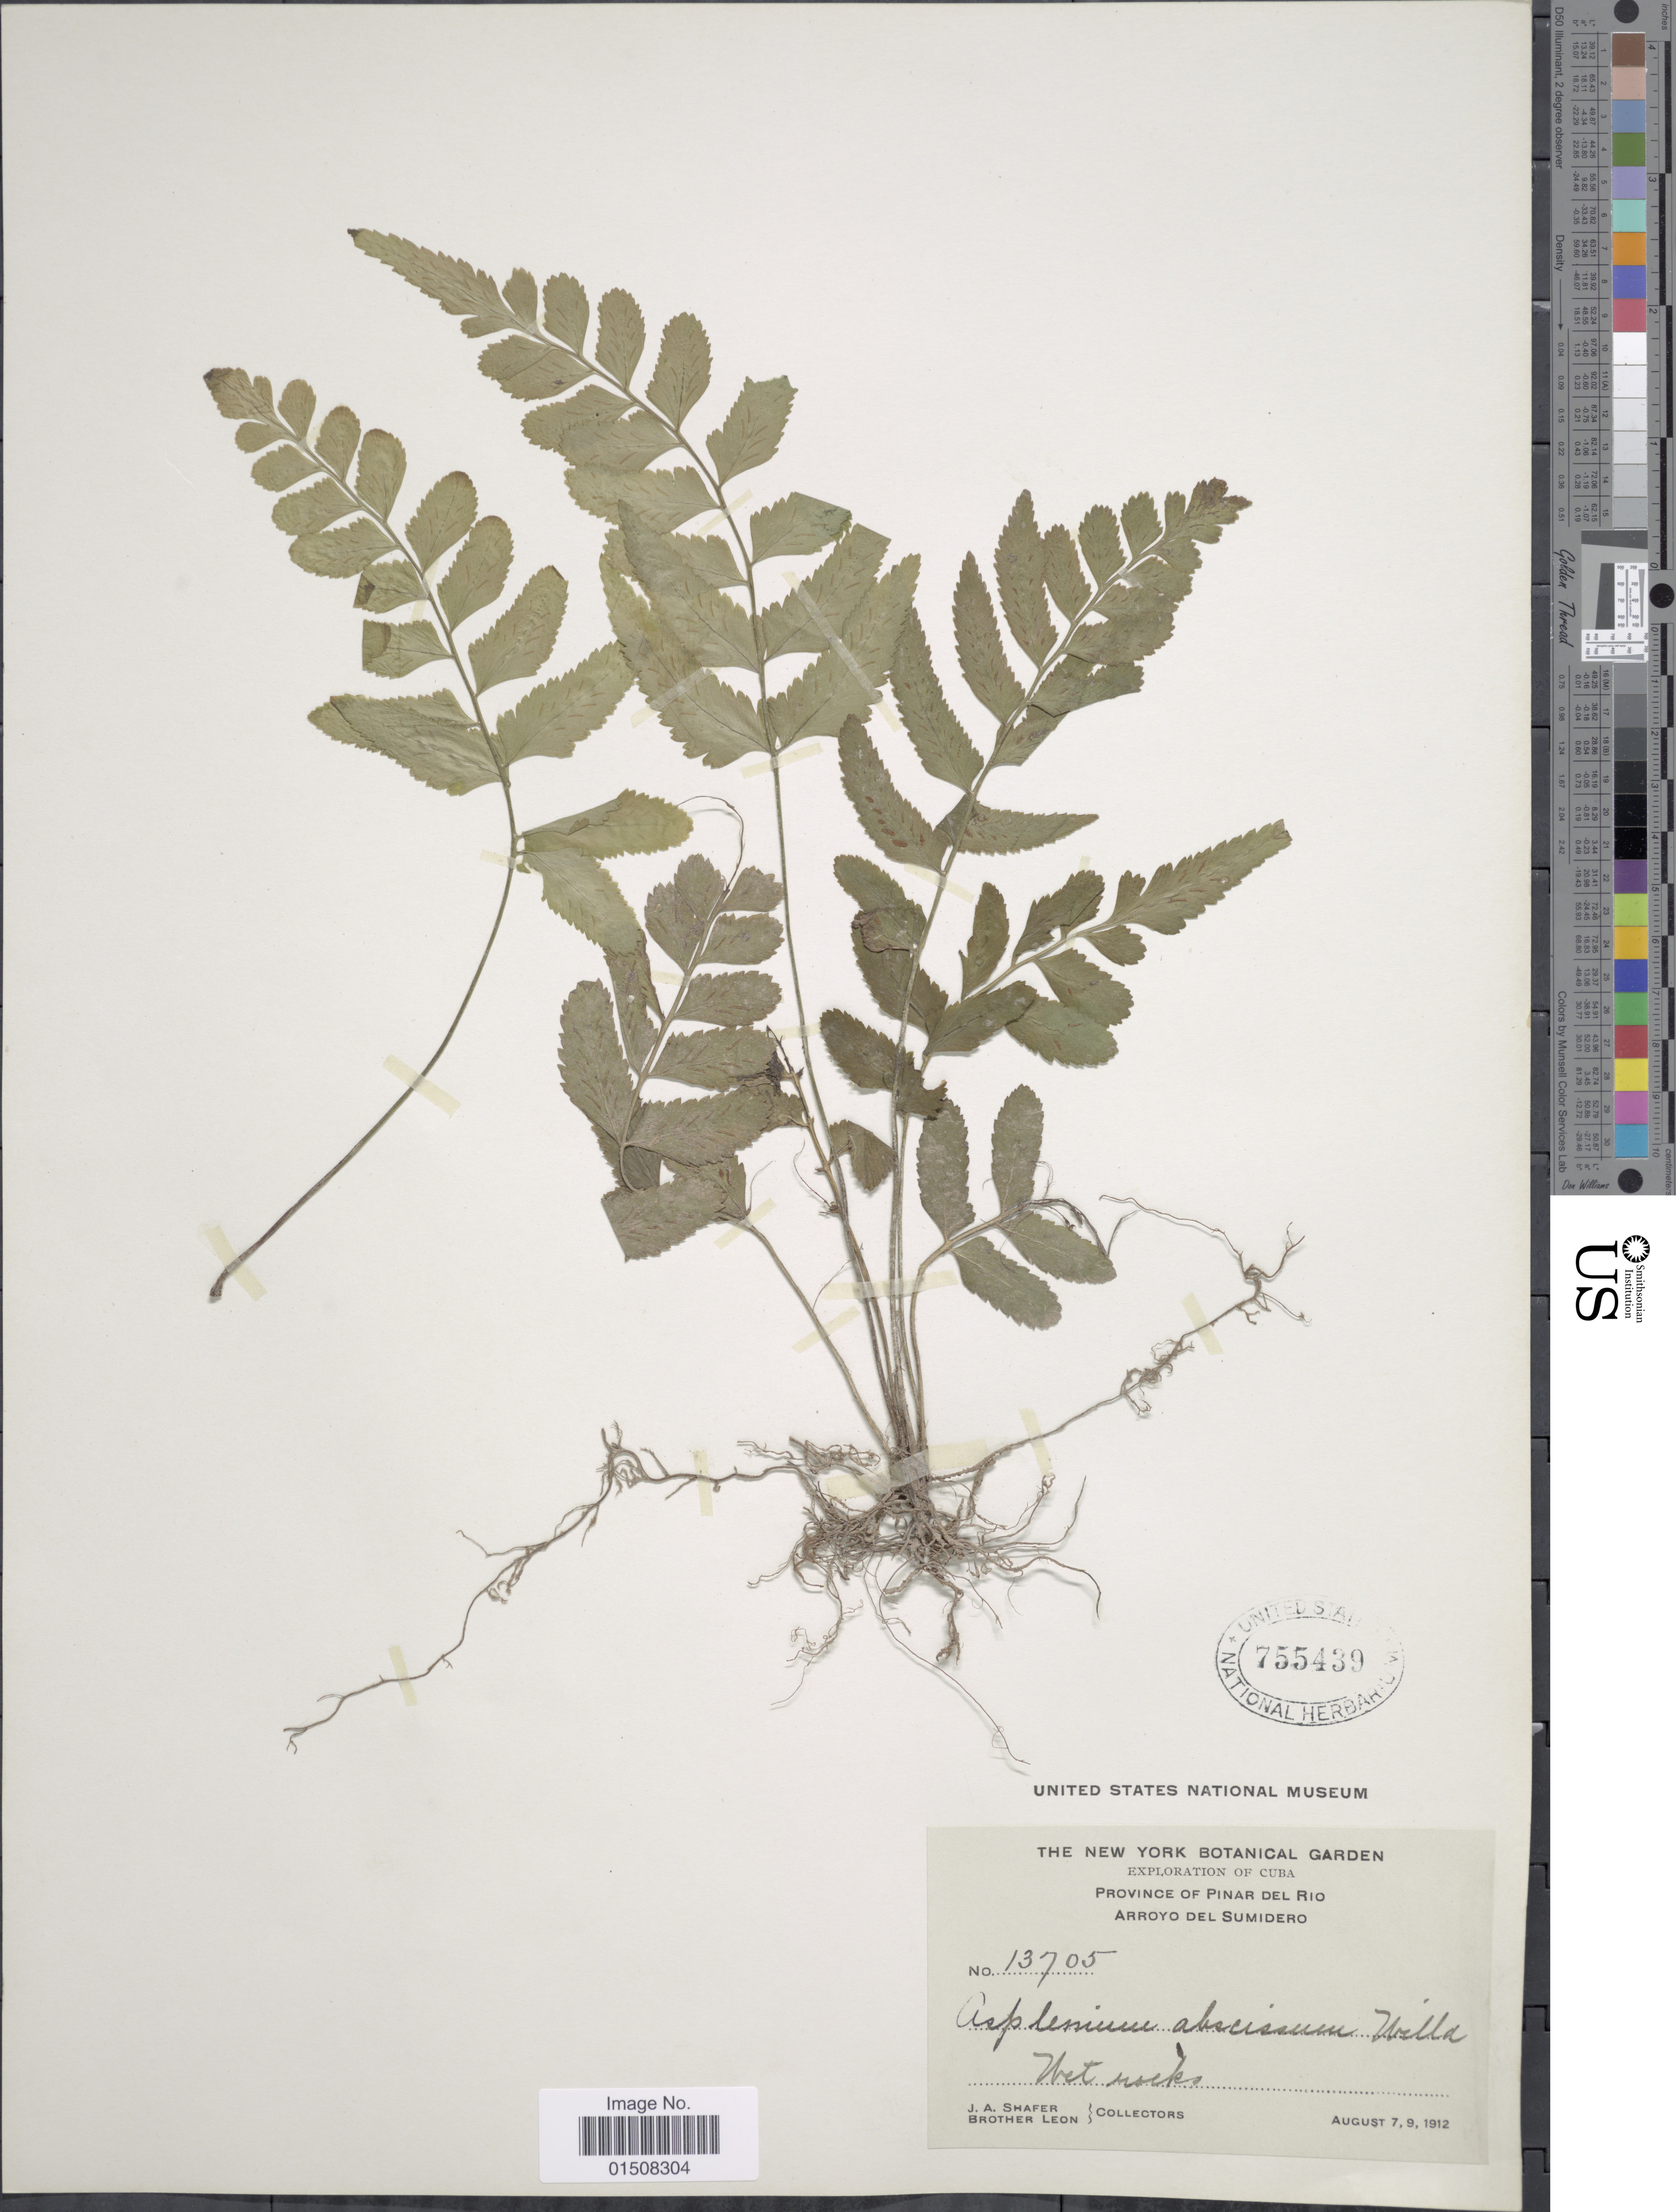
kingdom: Plantae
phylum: Tracheophyta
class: Polypodiopsida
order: Polypodiales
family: Aspleniaceae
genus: Asplenium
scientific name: Asplenium abscissum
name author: Willd.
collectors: J. A. Shafer & Bro. León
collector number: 13705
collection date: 1912-08-07/1912-08-09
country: Cuba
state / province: Pinar del Río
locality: Exploration of Cuba, Arroyo del Sumidero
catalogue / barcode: US 755439